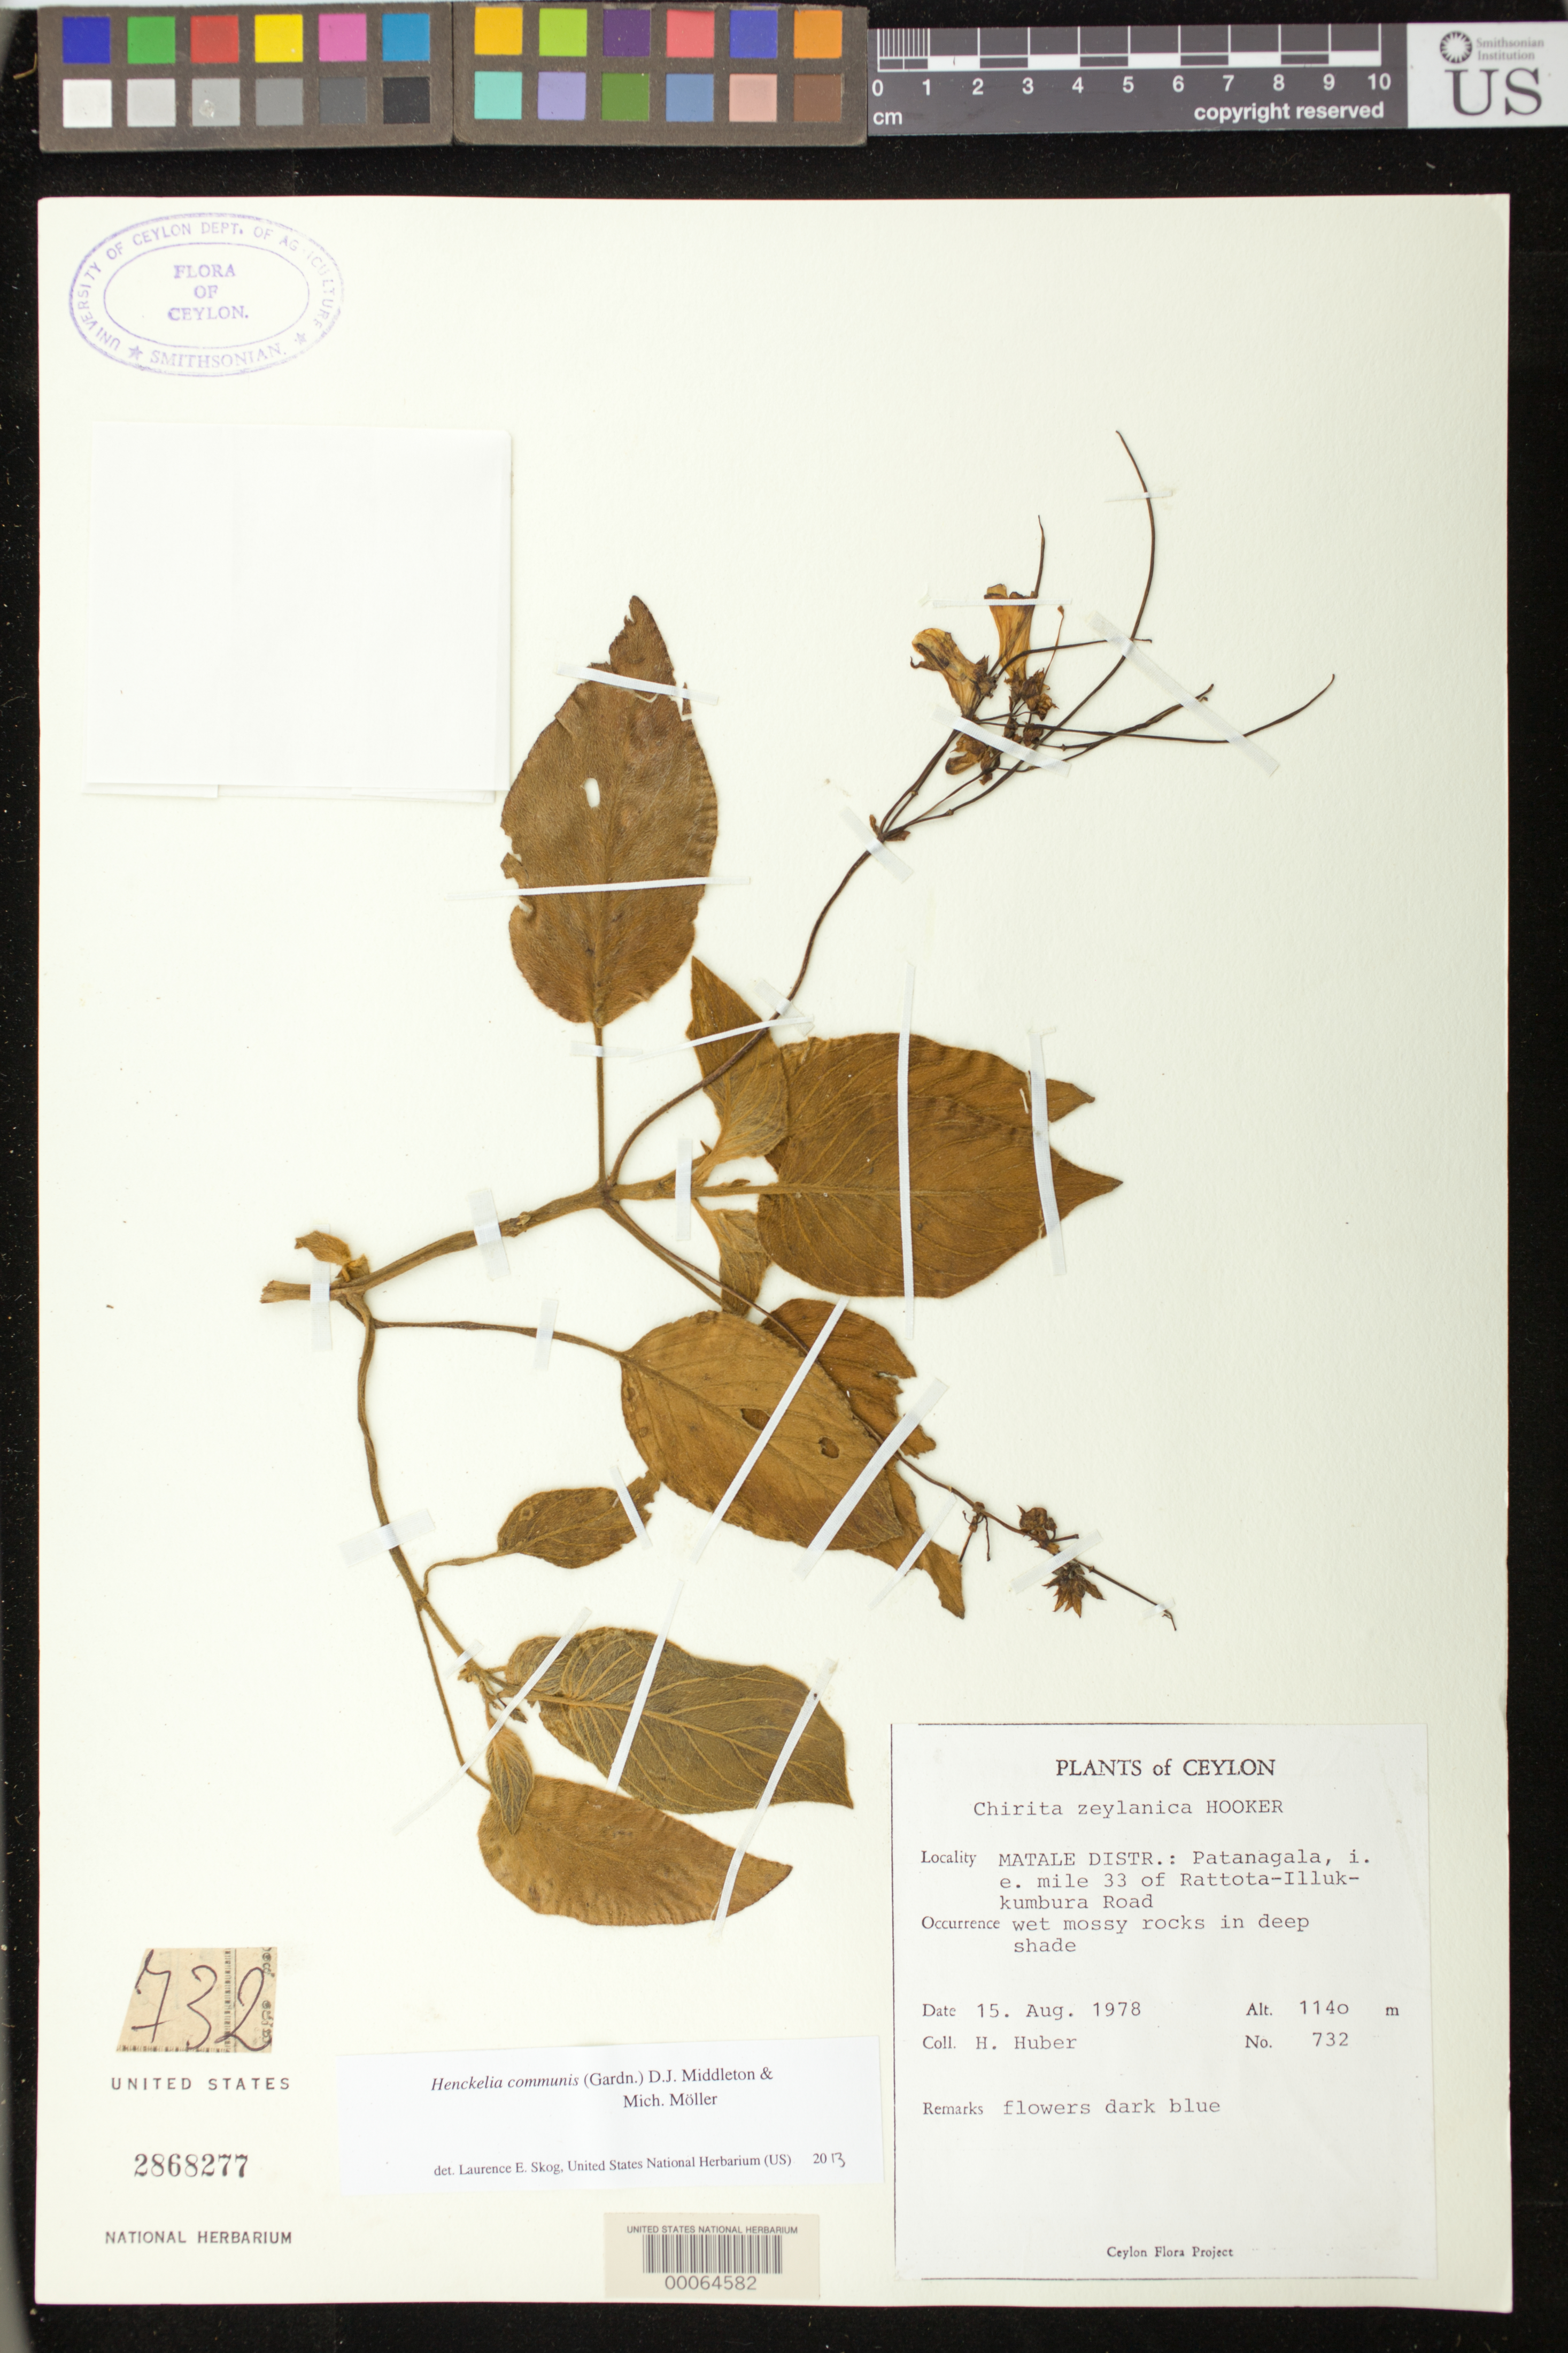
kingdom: Plantae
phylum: Tracheophyta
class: Magnoliopsida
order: Lamiales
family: Gesneriaceae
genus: Henckelia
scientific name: Henckelia communis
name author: (Gardner) D.J. Middleton & Mich. Möller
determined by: Skog, Laurence E.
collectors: H. Huber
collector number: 732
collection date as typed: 15 Aug 1978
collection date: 1978-08-15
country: Sri Lanka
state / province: Central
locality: Matale dist., Patanagala, mile 33 of rattota-illukkumbra road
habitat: Wet mossy rocks in deep shade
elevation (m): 1140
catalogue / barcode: US 2868277